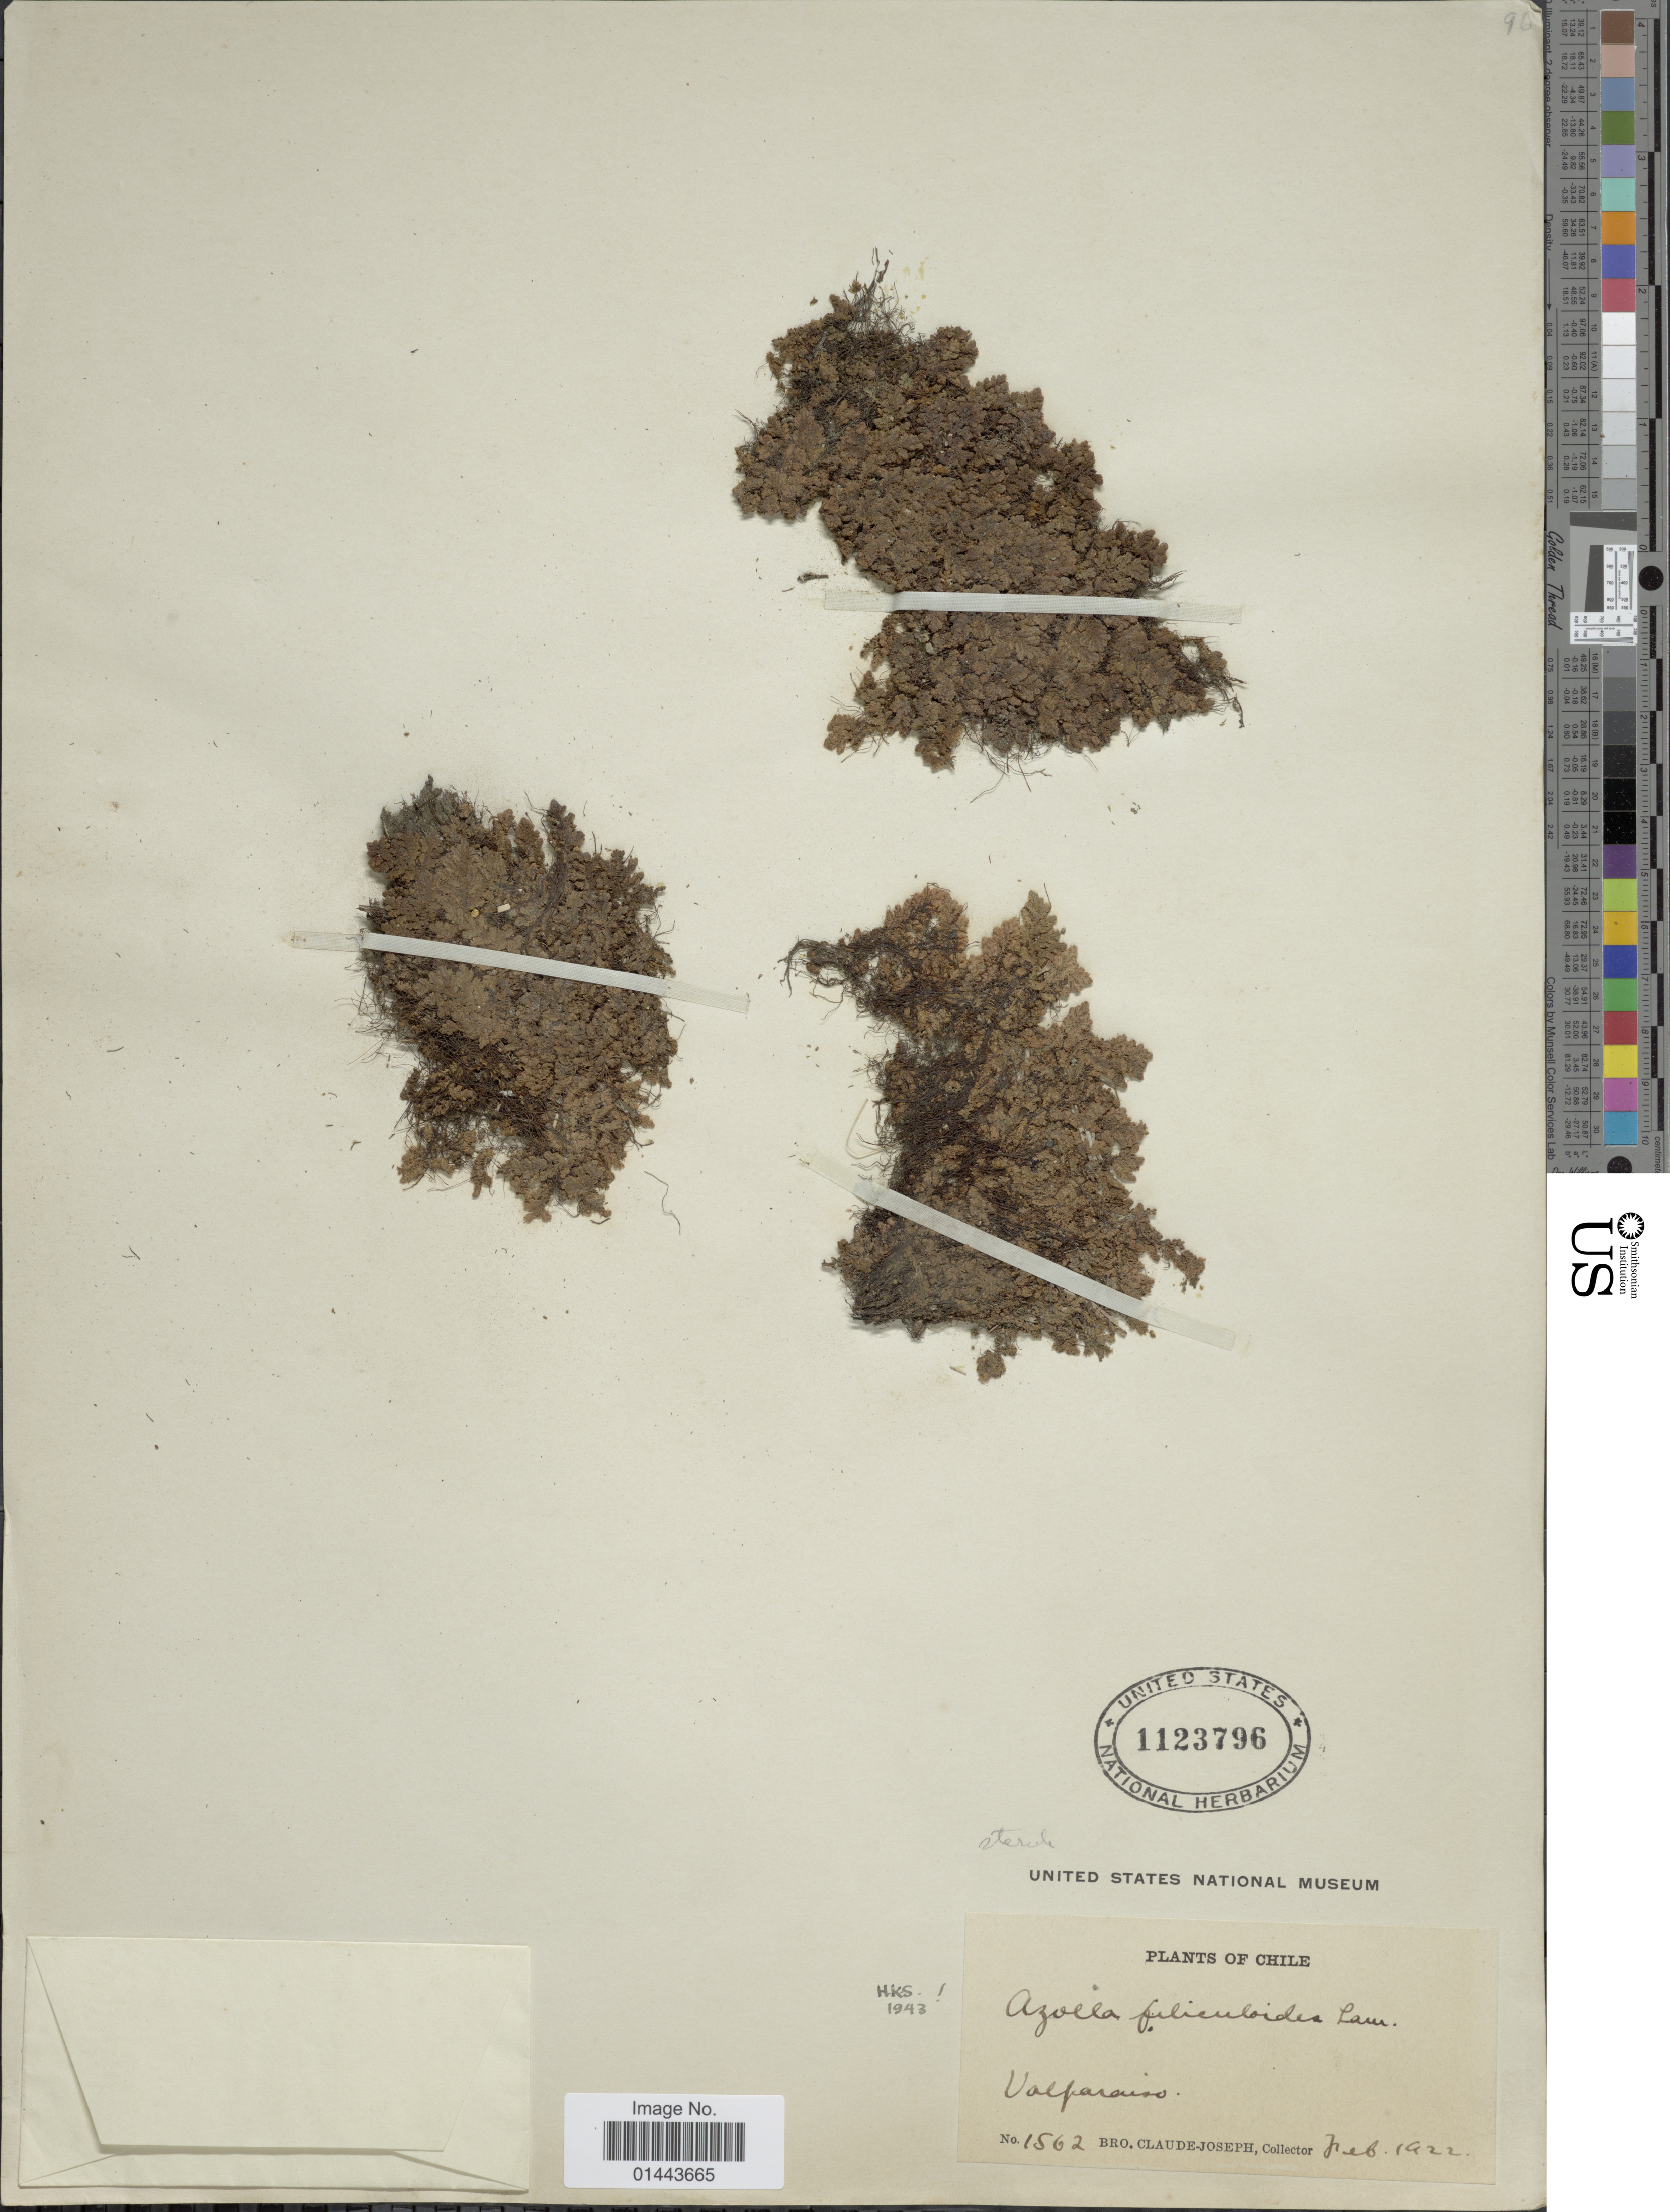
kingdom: Plantae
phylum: Tracheophyta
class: Polypodiopsida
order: Salviniales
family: Salviniaceae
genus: Azolla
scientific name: Azolla filiculoides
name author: Lam.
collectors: Bro. Claude-Joseph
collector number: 1562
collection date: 1922-02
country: Chile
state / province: Valparaíso (V)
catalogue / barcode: US 1123796